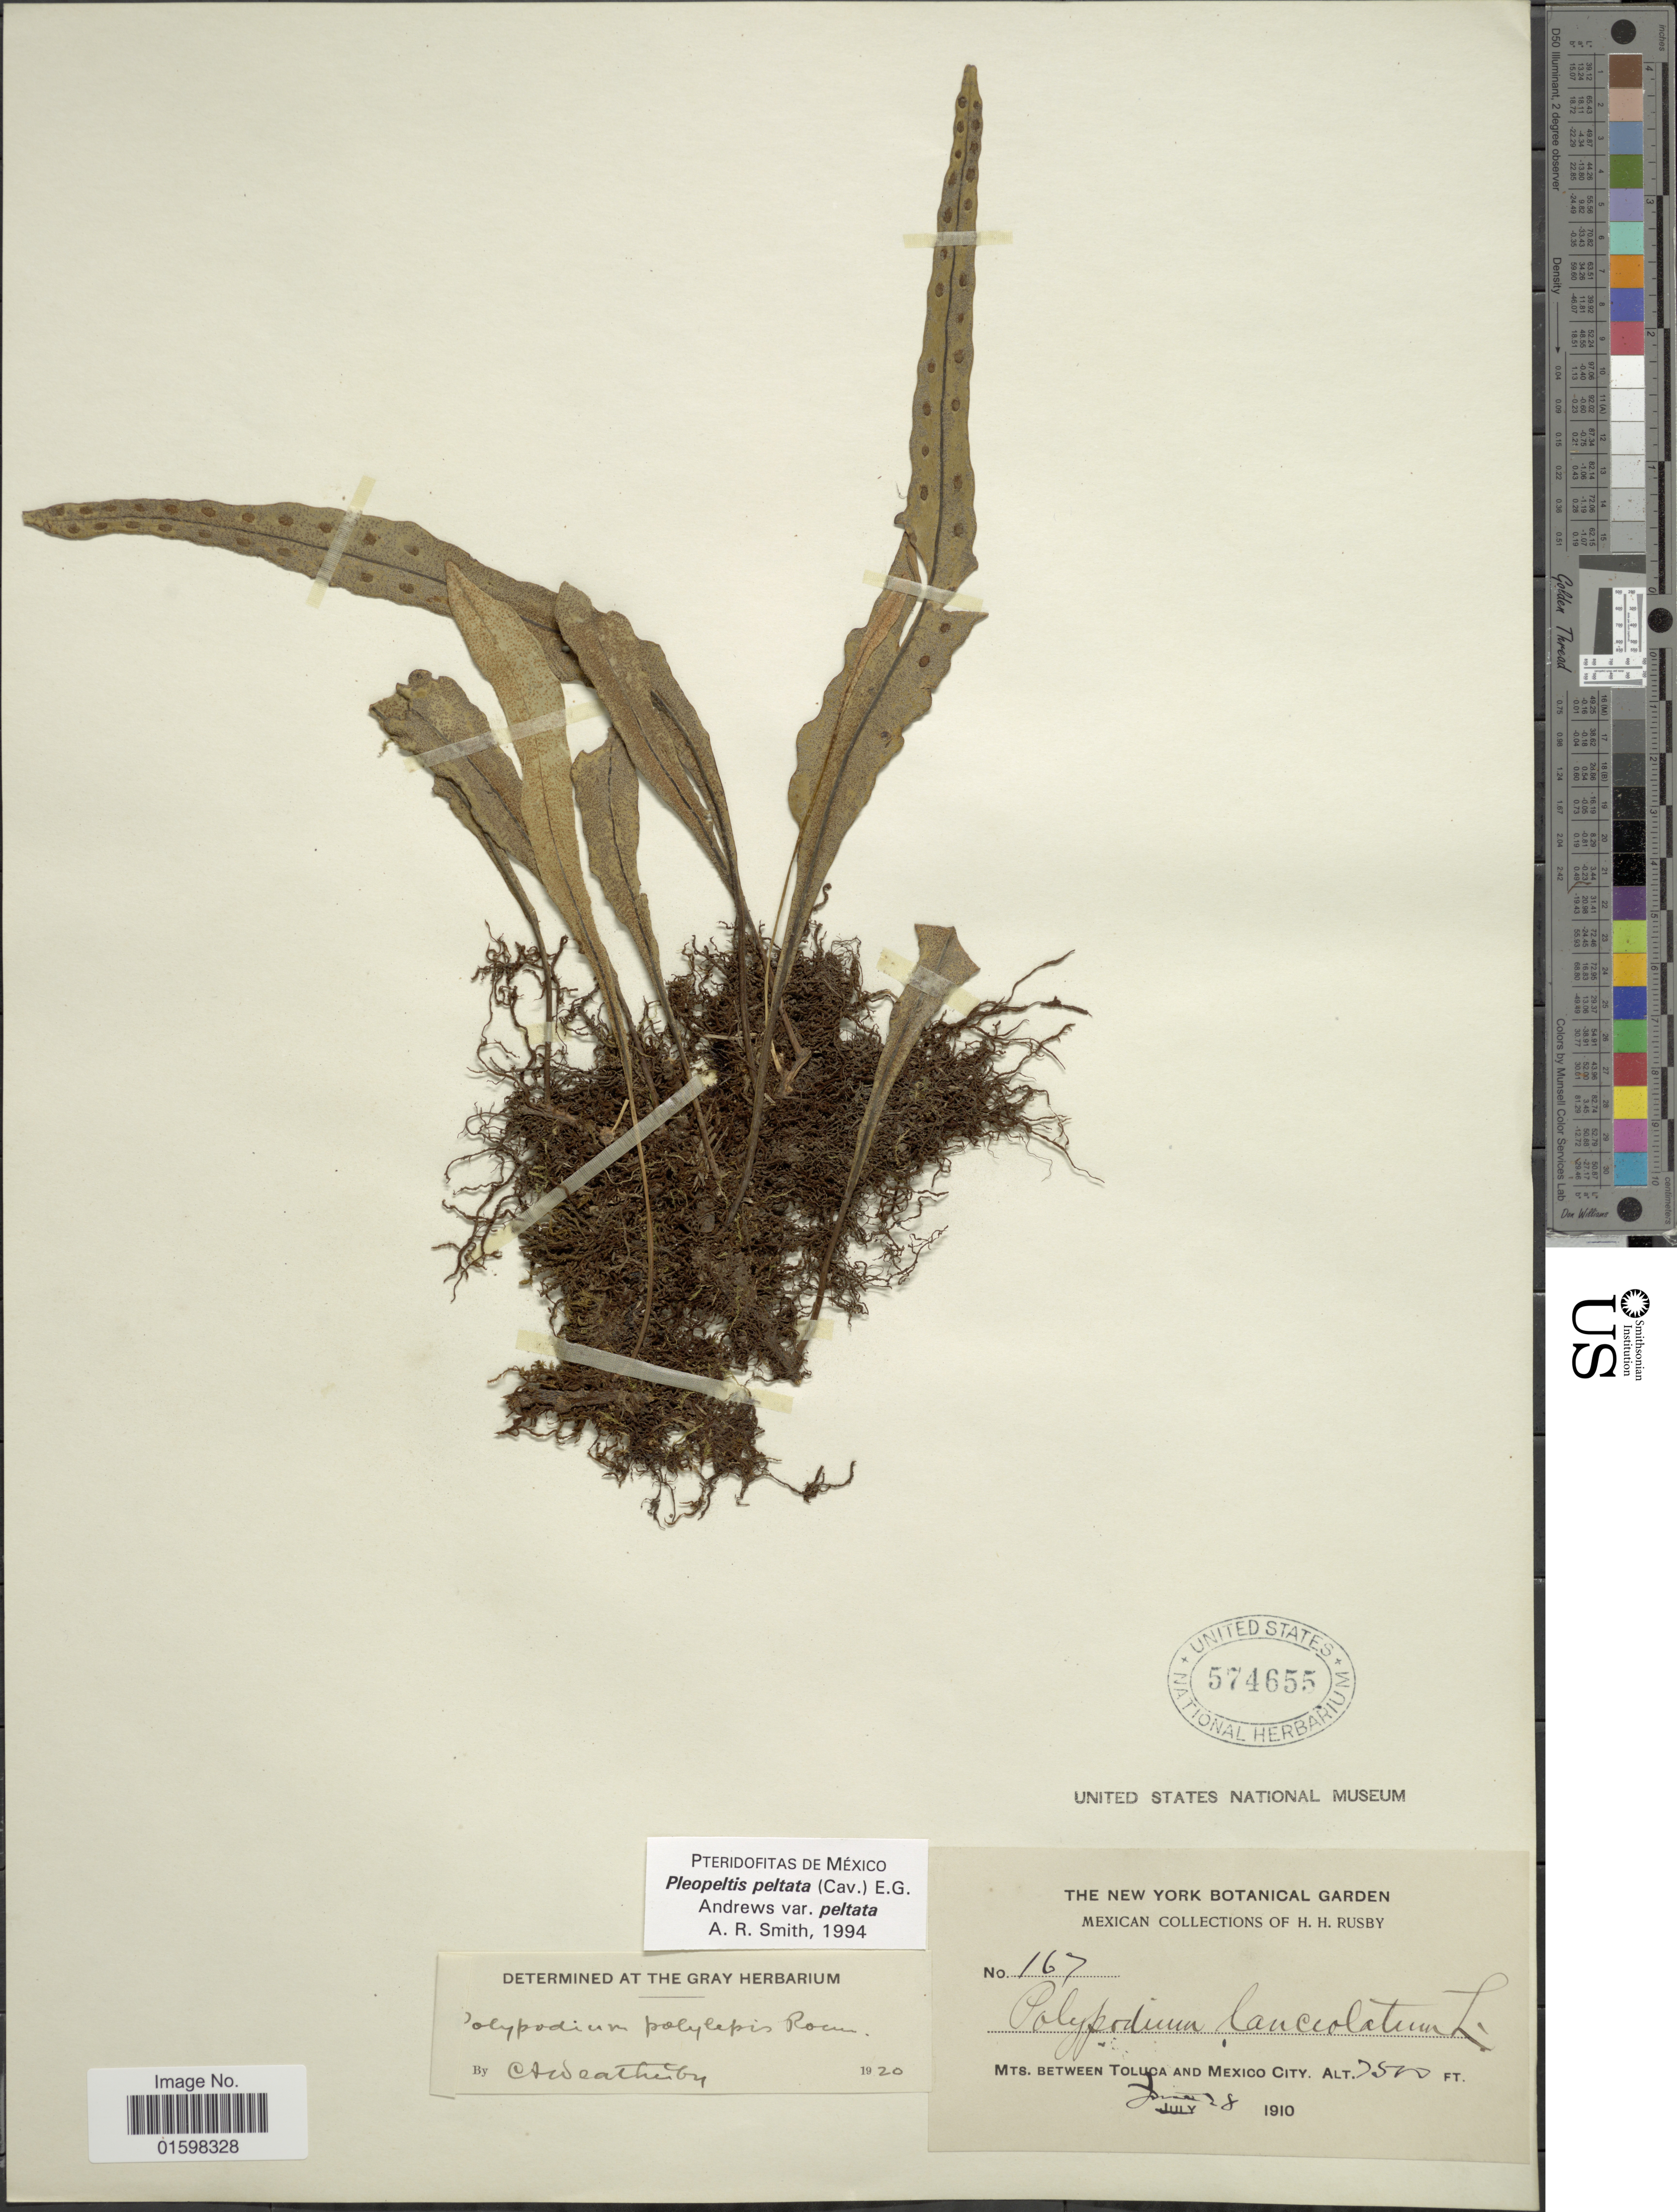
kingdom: Plantae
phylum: Tracheophyta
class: Polypodiopsida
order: Polypodiales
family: Polypodiaceae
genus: Pleopeltis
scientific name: Pleopeltis polylepis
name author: (Roem. ex Kunze) T. Moore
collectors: H. H. Rusby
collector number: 167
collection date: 1910-06-28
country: Mexico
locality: Mts. between Toluca and Mexico City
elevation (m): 2286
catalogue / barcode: US 574655